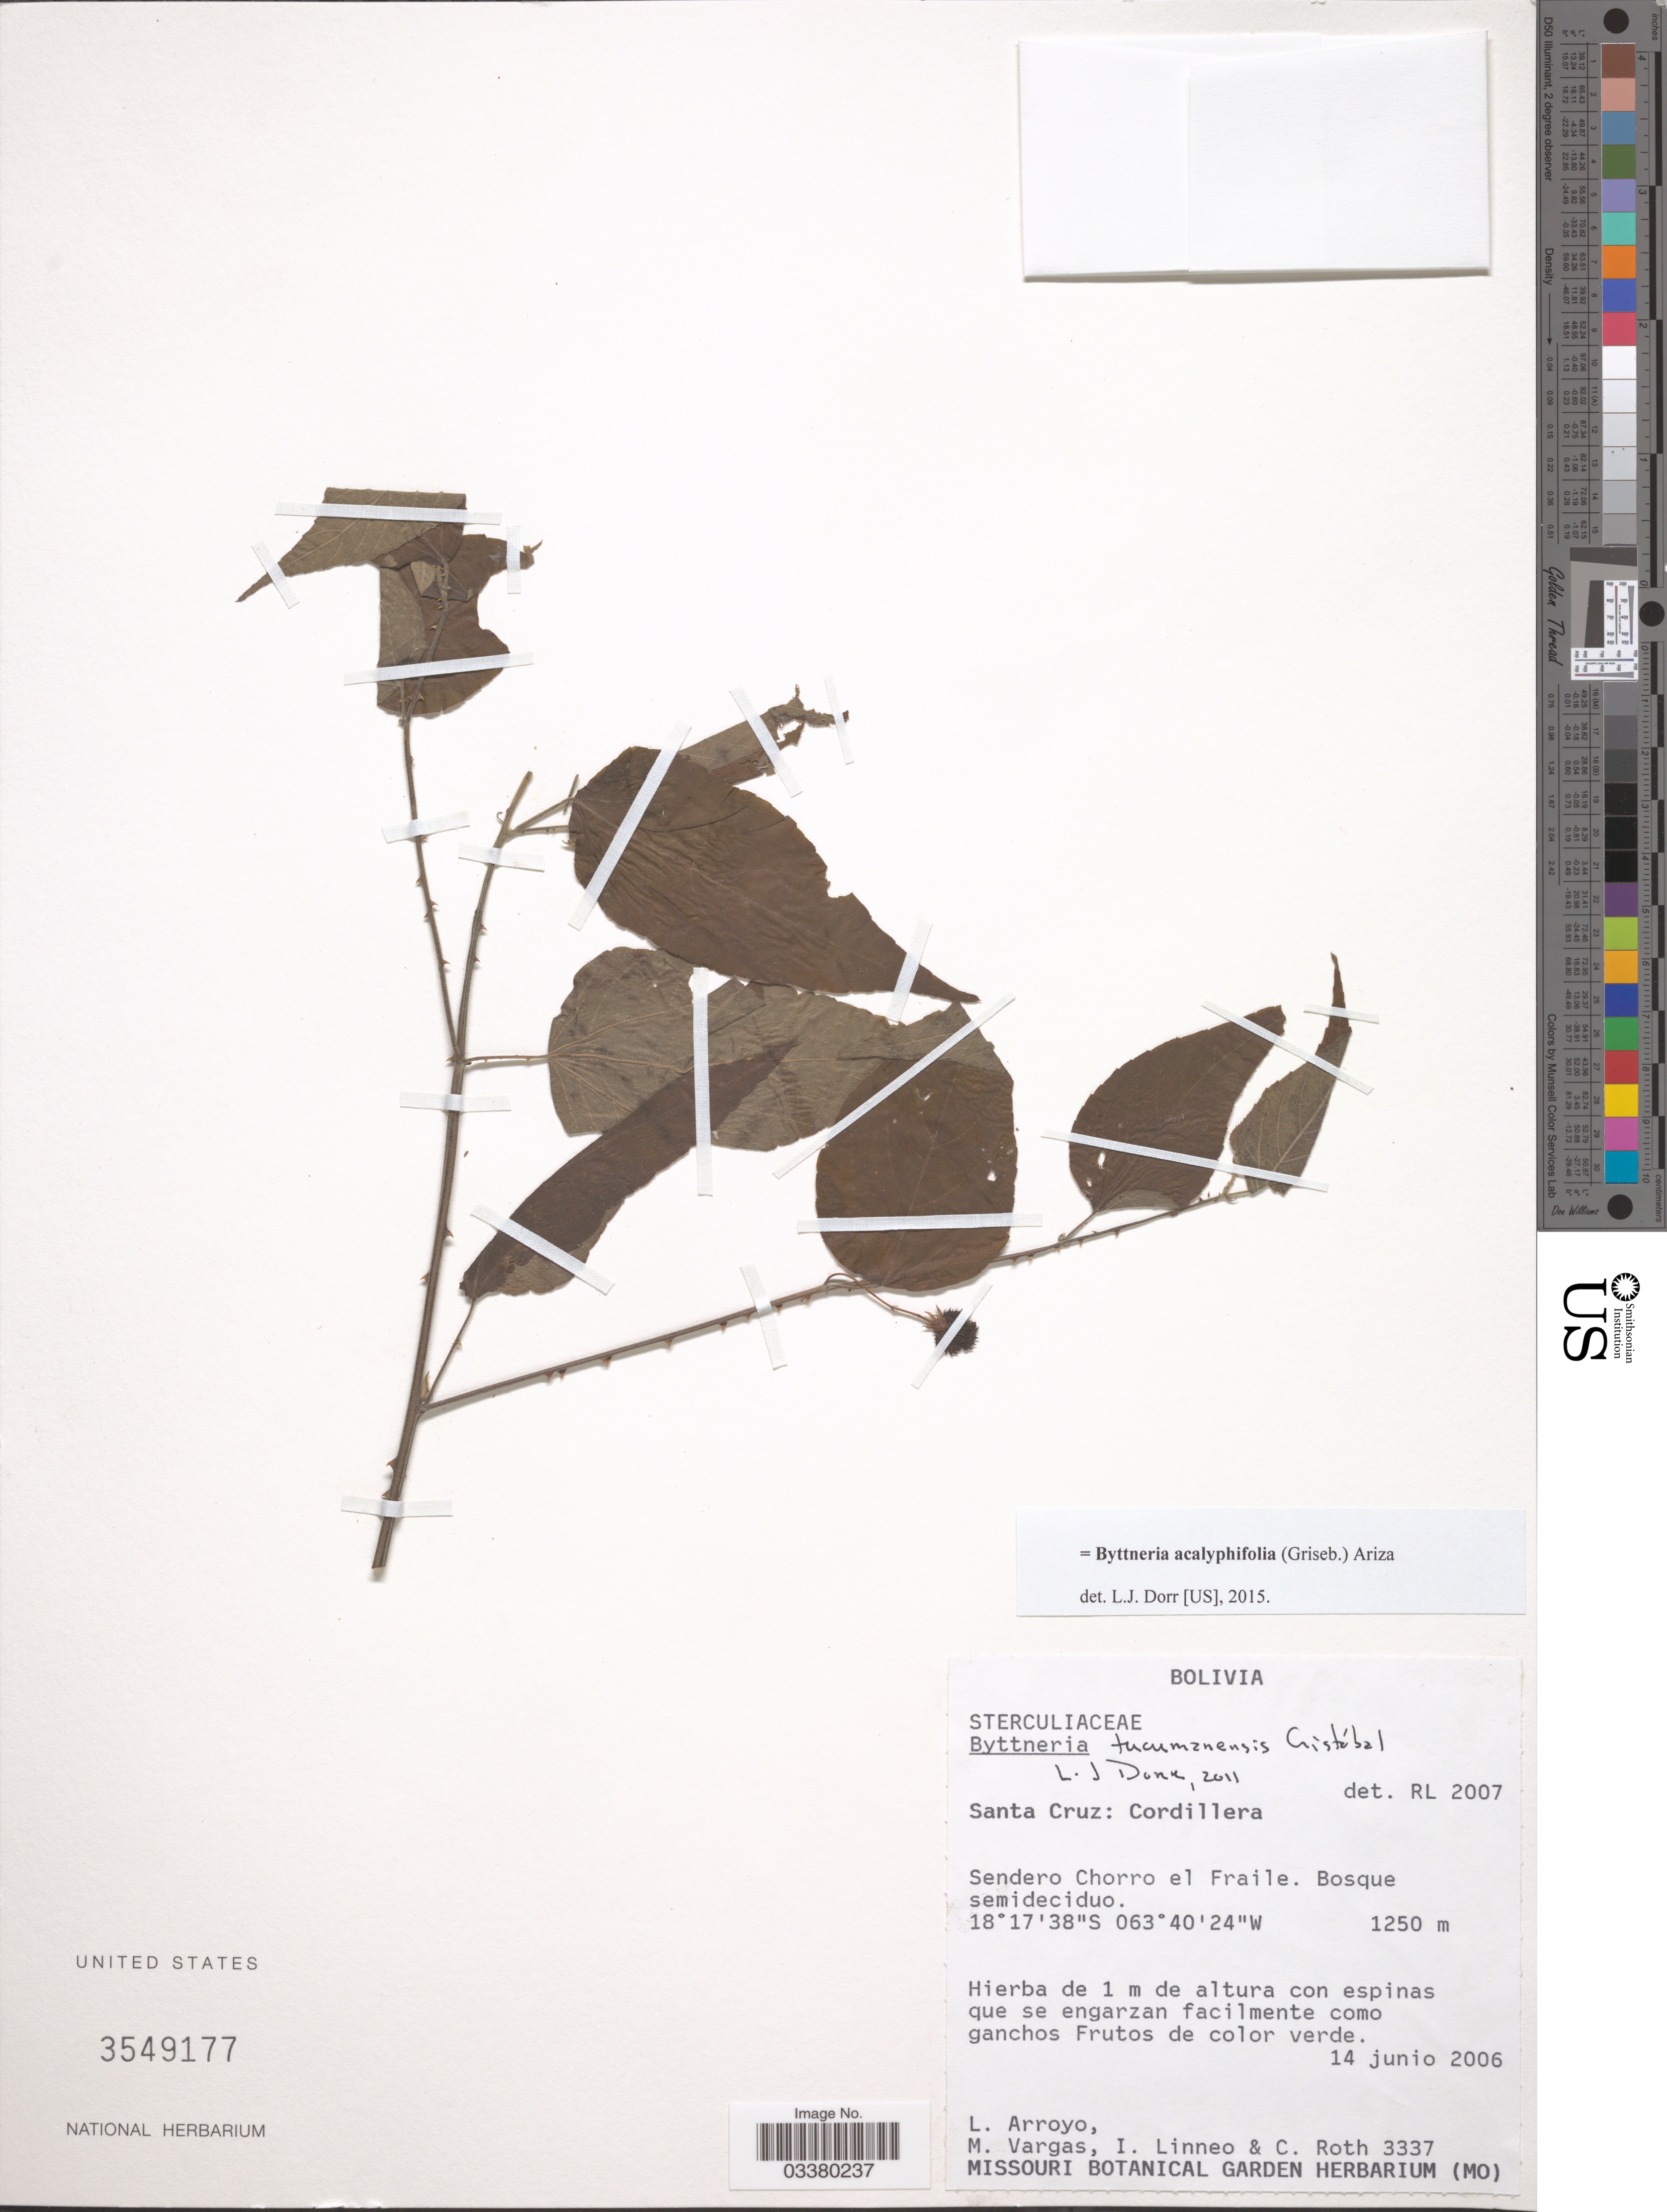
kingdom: Plantae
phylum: Tracheophyta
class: Magnoliopsida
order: Malvales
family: Malvaceae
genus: Byttneria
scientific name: Byttneria acalyphifolia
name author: (Griseb.) Ariza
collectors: L. Arroyo, M. Vargas, I. Linneo & C. Roth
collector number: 3337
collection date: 2006-06-14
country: Bolivia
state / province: Santa Cruz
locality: Cordillera. Sendero Chorro el Fraile.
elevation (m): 1250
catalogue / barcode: US 3549177